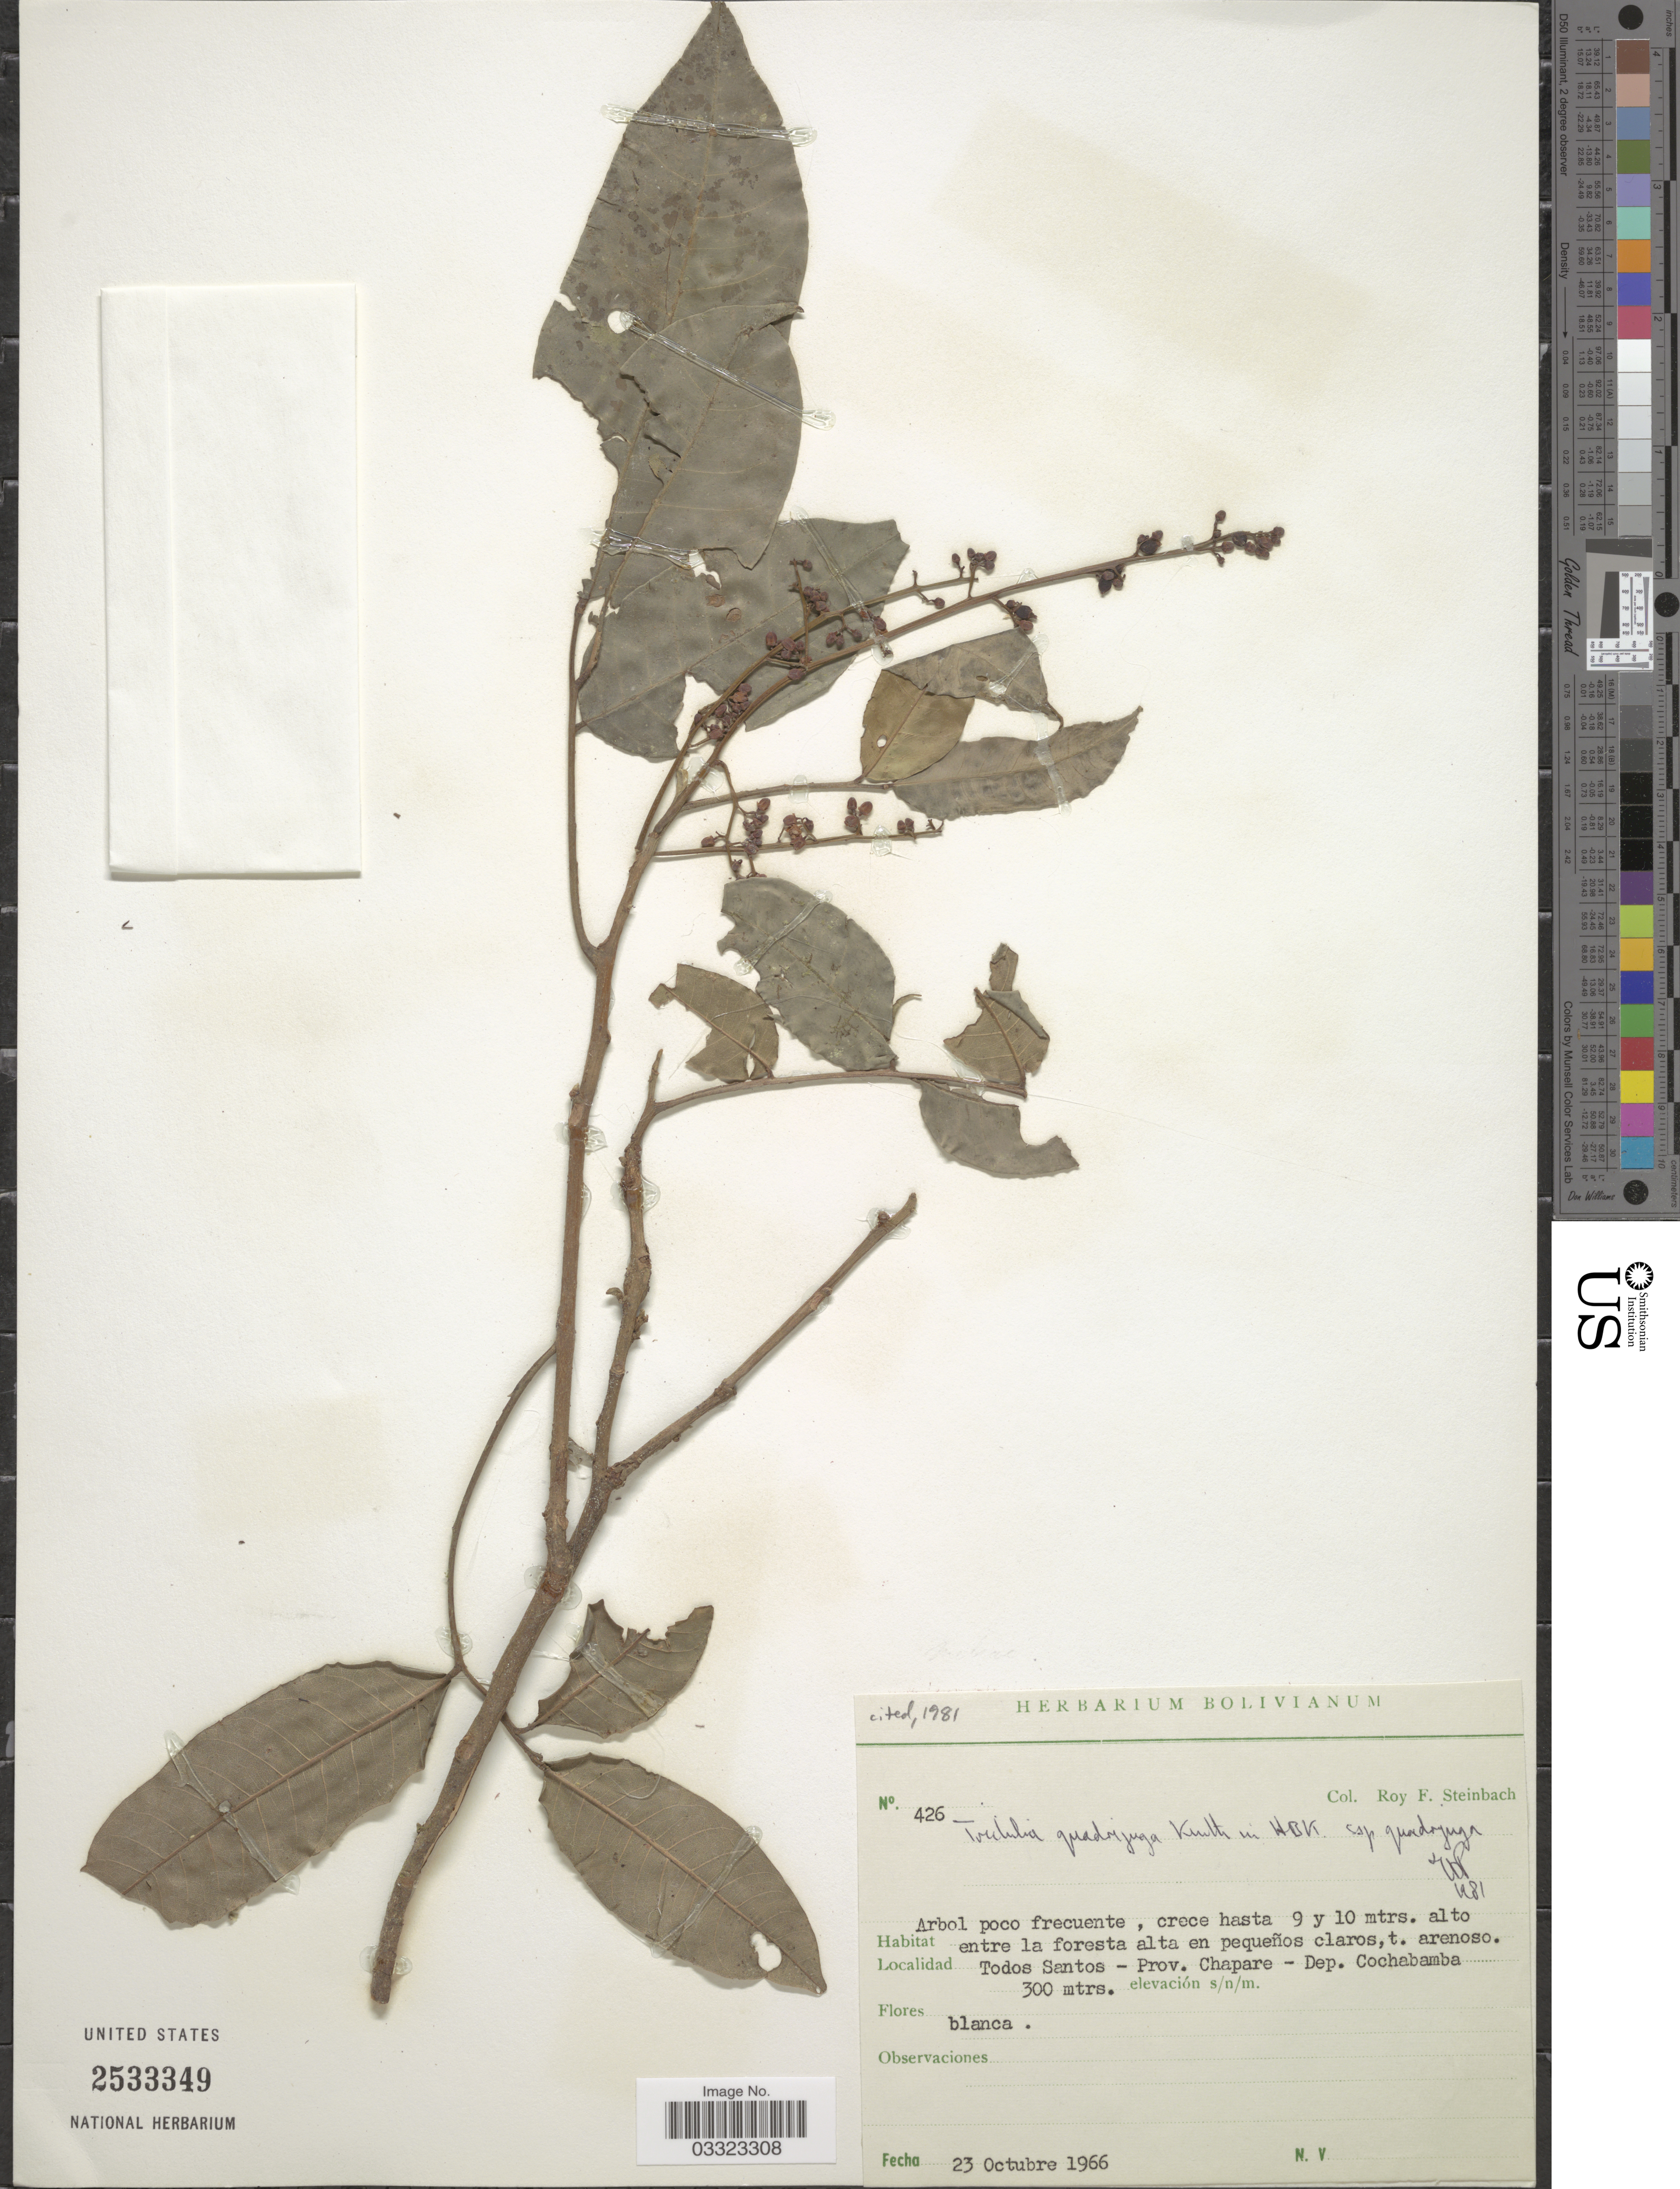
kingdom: Plantae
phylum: Tracheophyta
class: Magnoliopsida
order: Sapindales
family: Meliaceae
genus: Trichilia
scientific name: Trichilia quadrijuga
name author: Kunth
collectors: R. F. Steinbach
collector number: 426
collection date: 1966-10-23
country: Bolivia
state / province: Cochabamba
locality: Todos Santos - Prov. Chapare - Dep. Cochabamba.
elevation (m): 300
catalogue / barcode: US 2533349